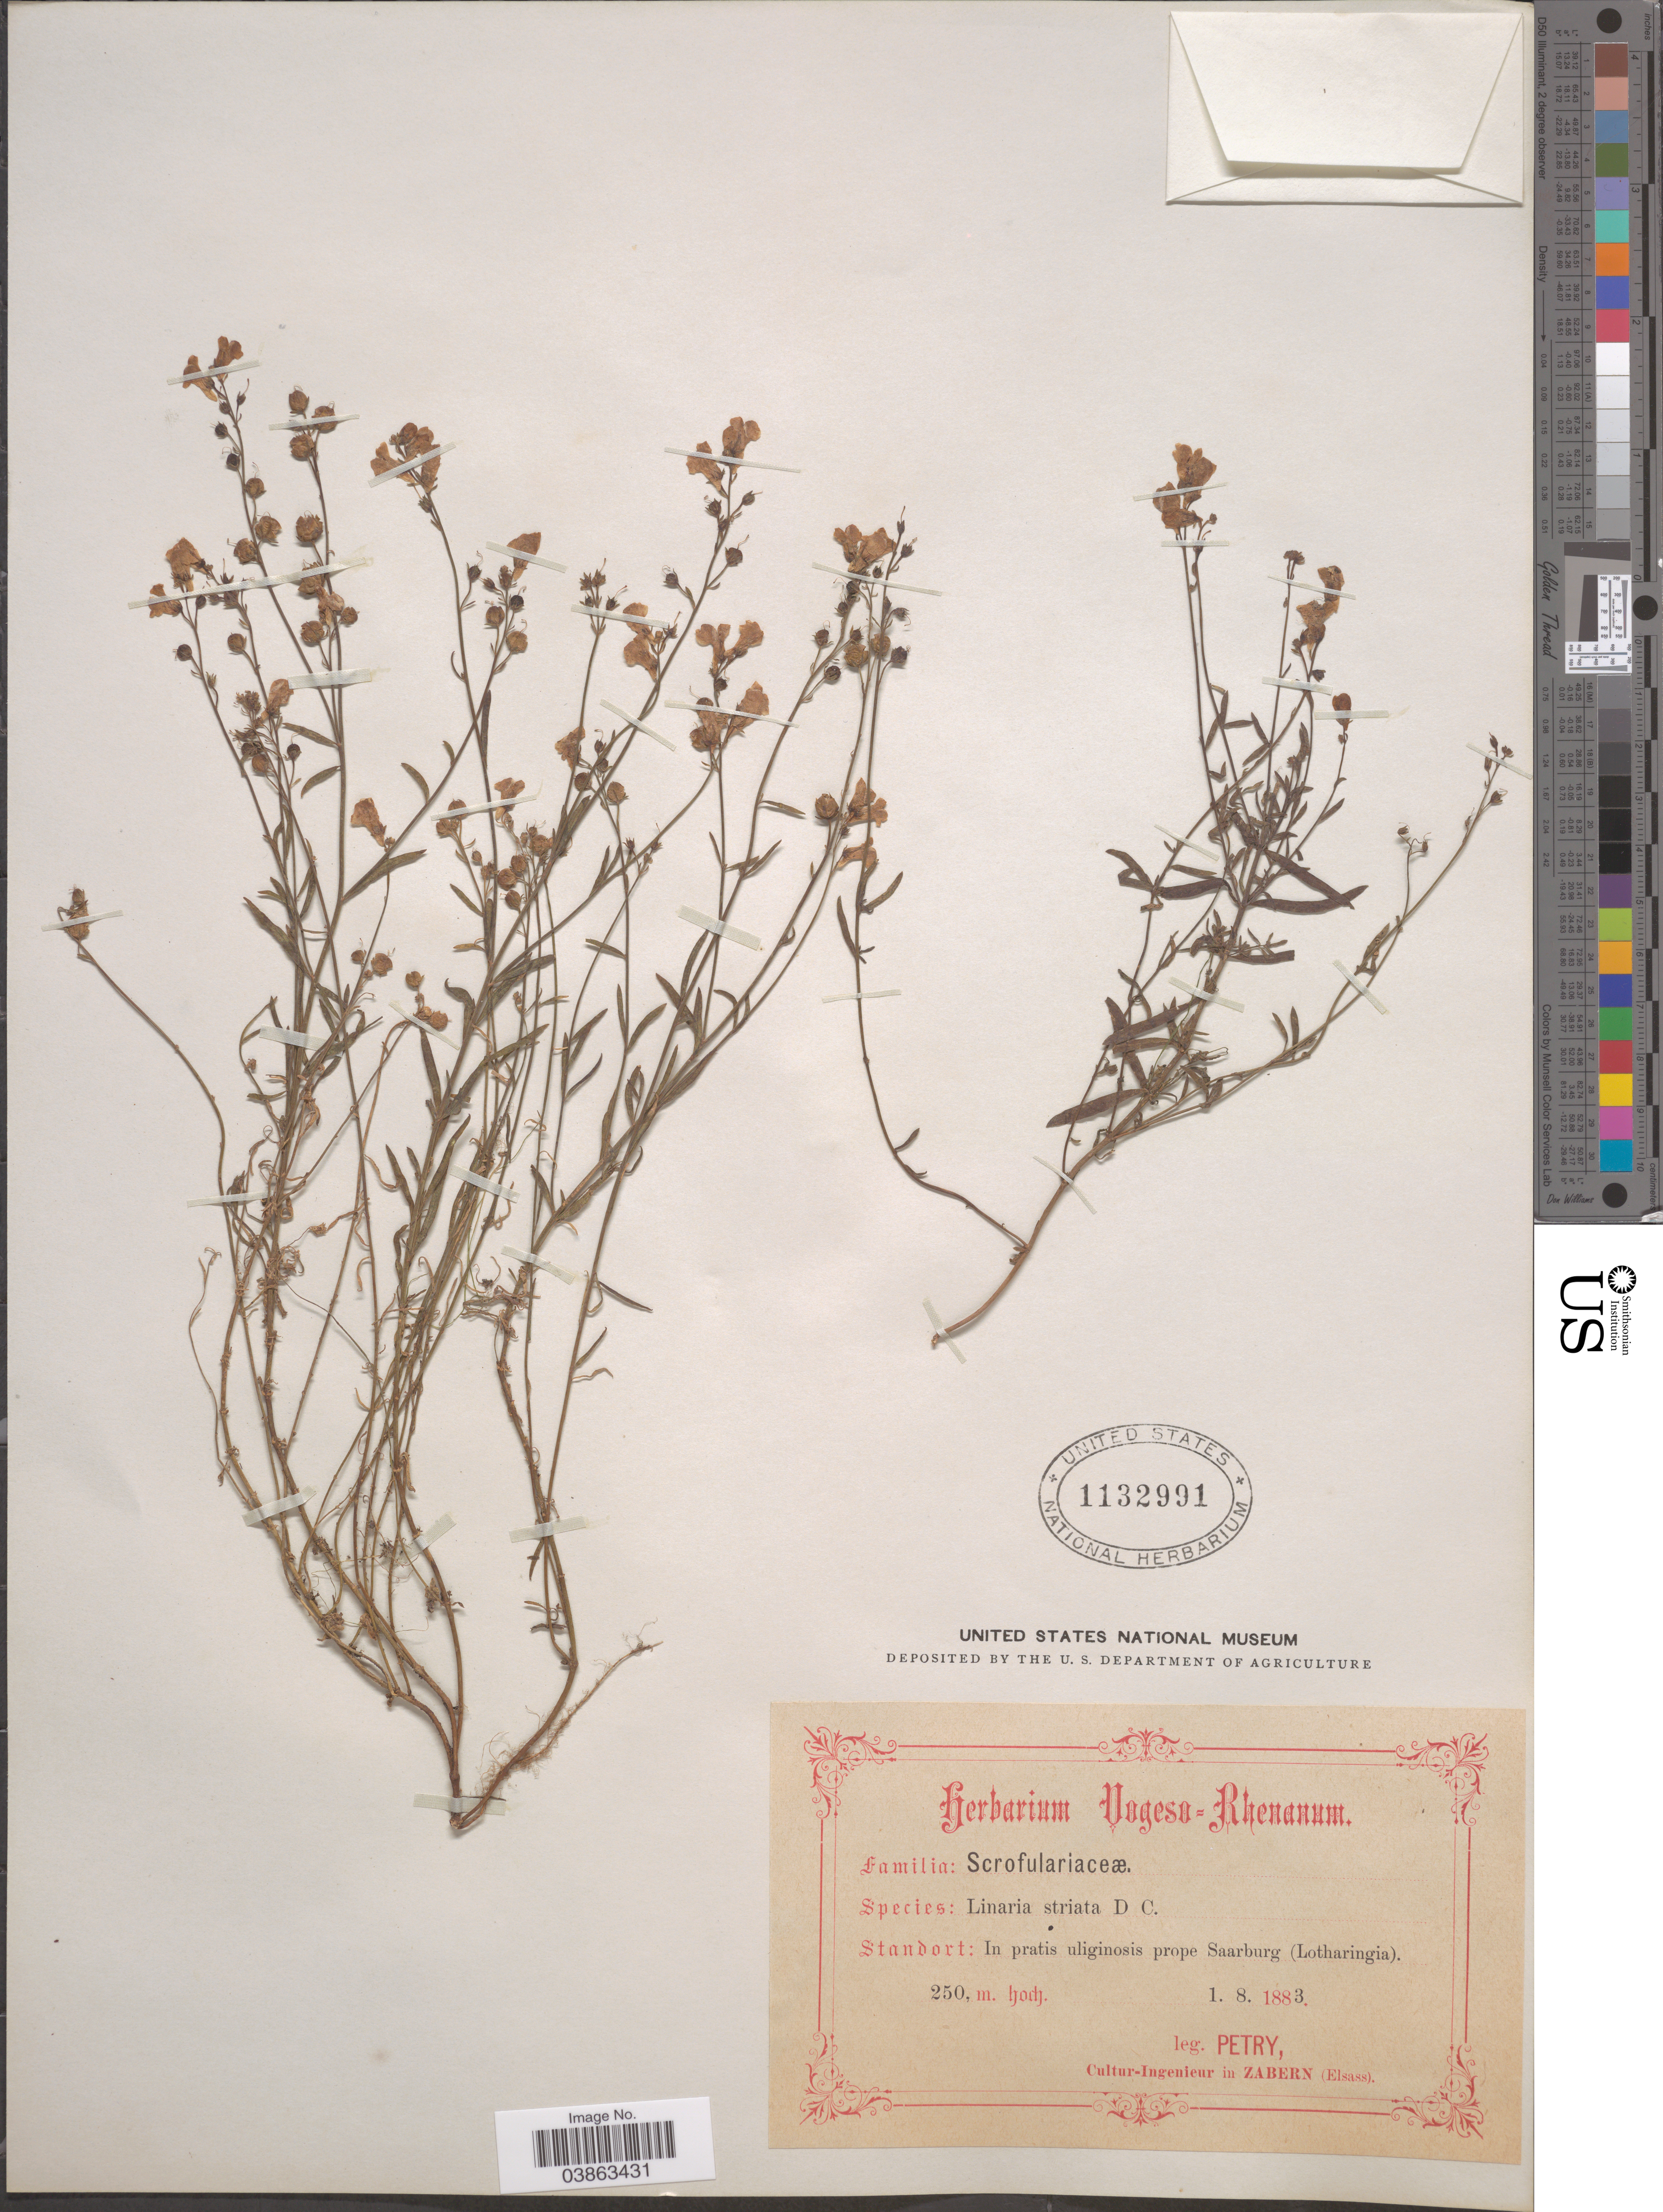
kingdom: Plantae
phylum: Tracheophyta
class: Magnoliopsida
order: Lamiales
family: Plantaginaceae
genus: Linaria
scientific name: Linaria striata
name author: (Lam.) DC.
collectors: -. Petry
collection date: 1883-08-01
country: Germany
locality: In pratis uliginosis prope Saarburg (Lotharingia).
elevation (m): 250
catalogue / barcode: US 1132991